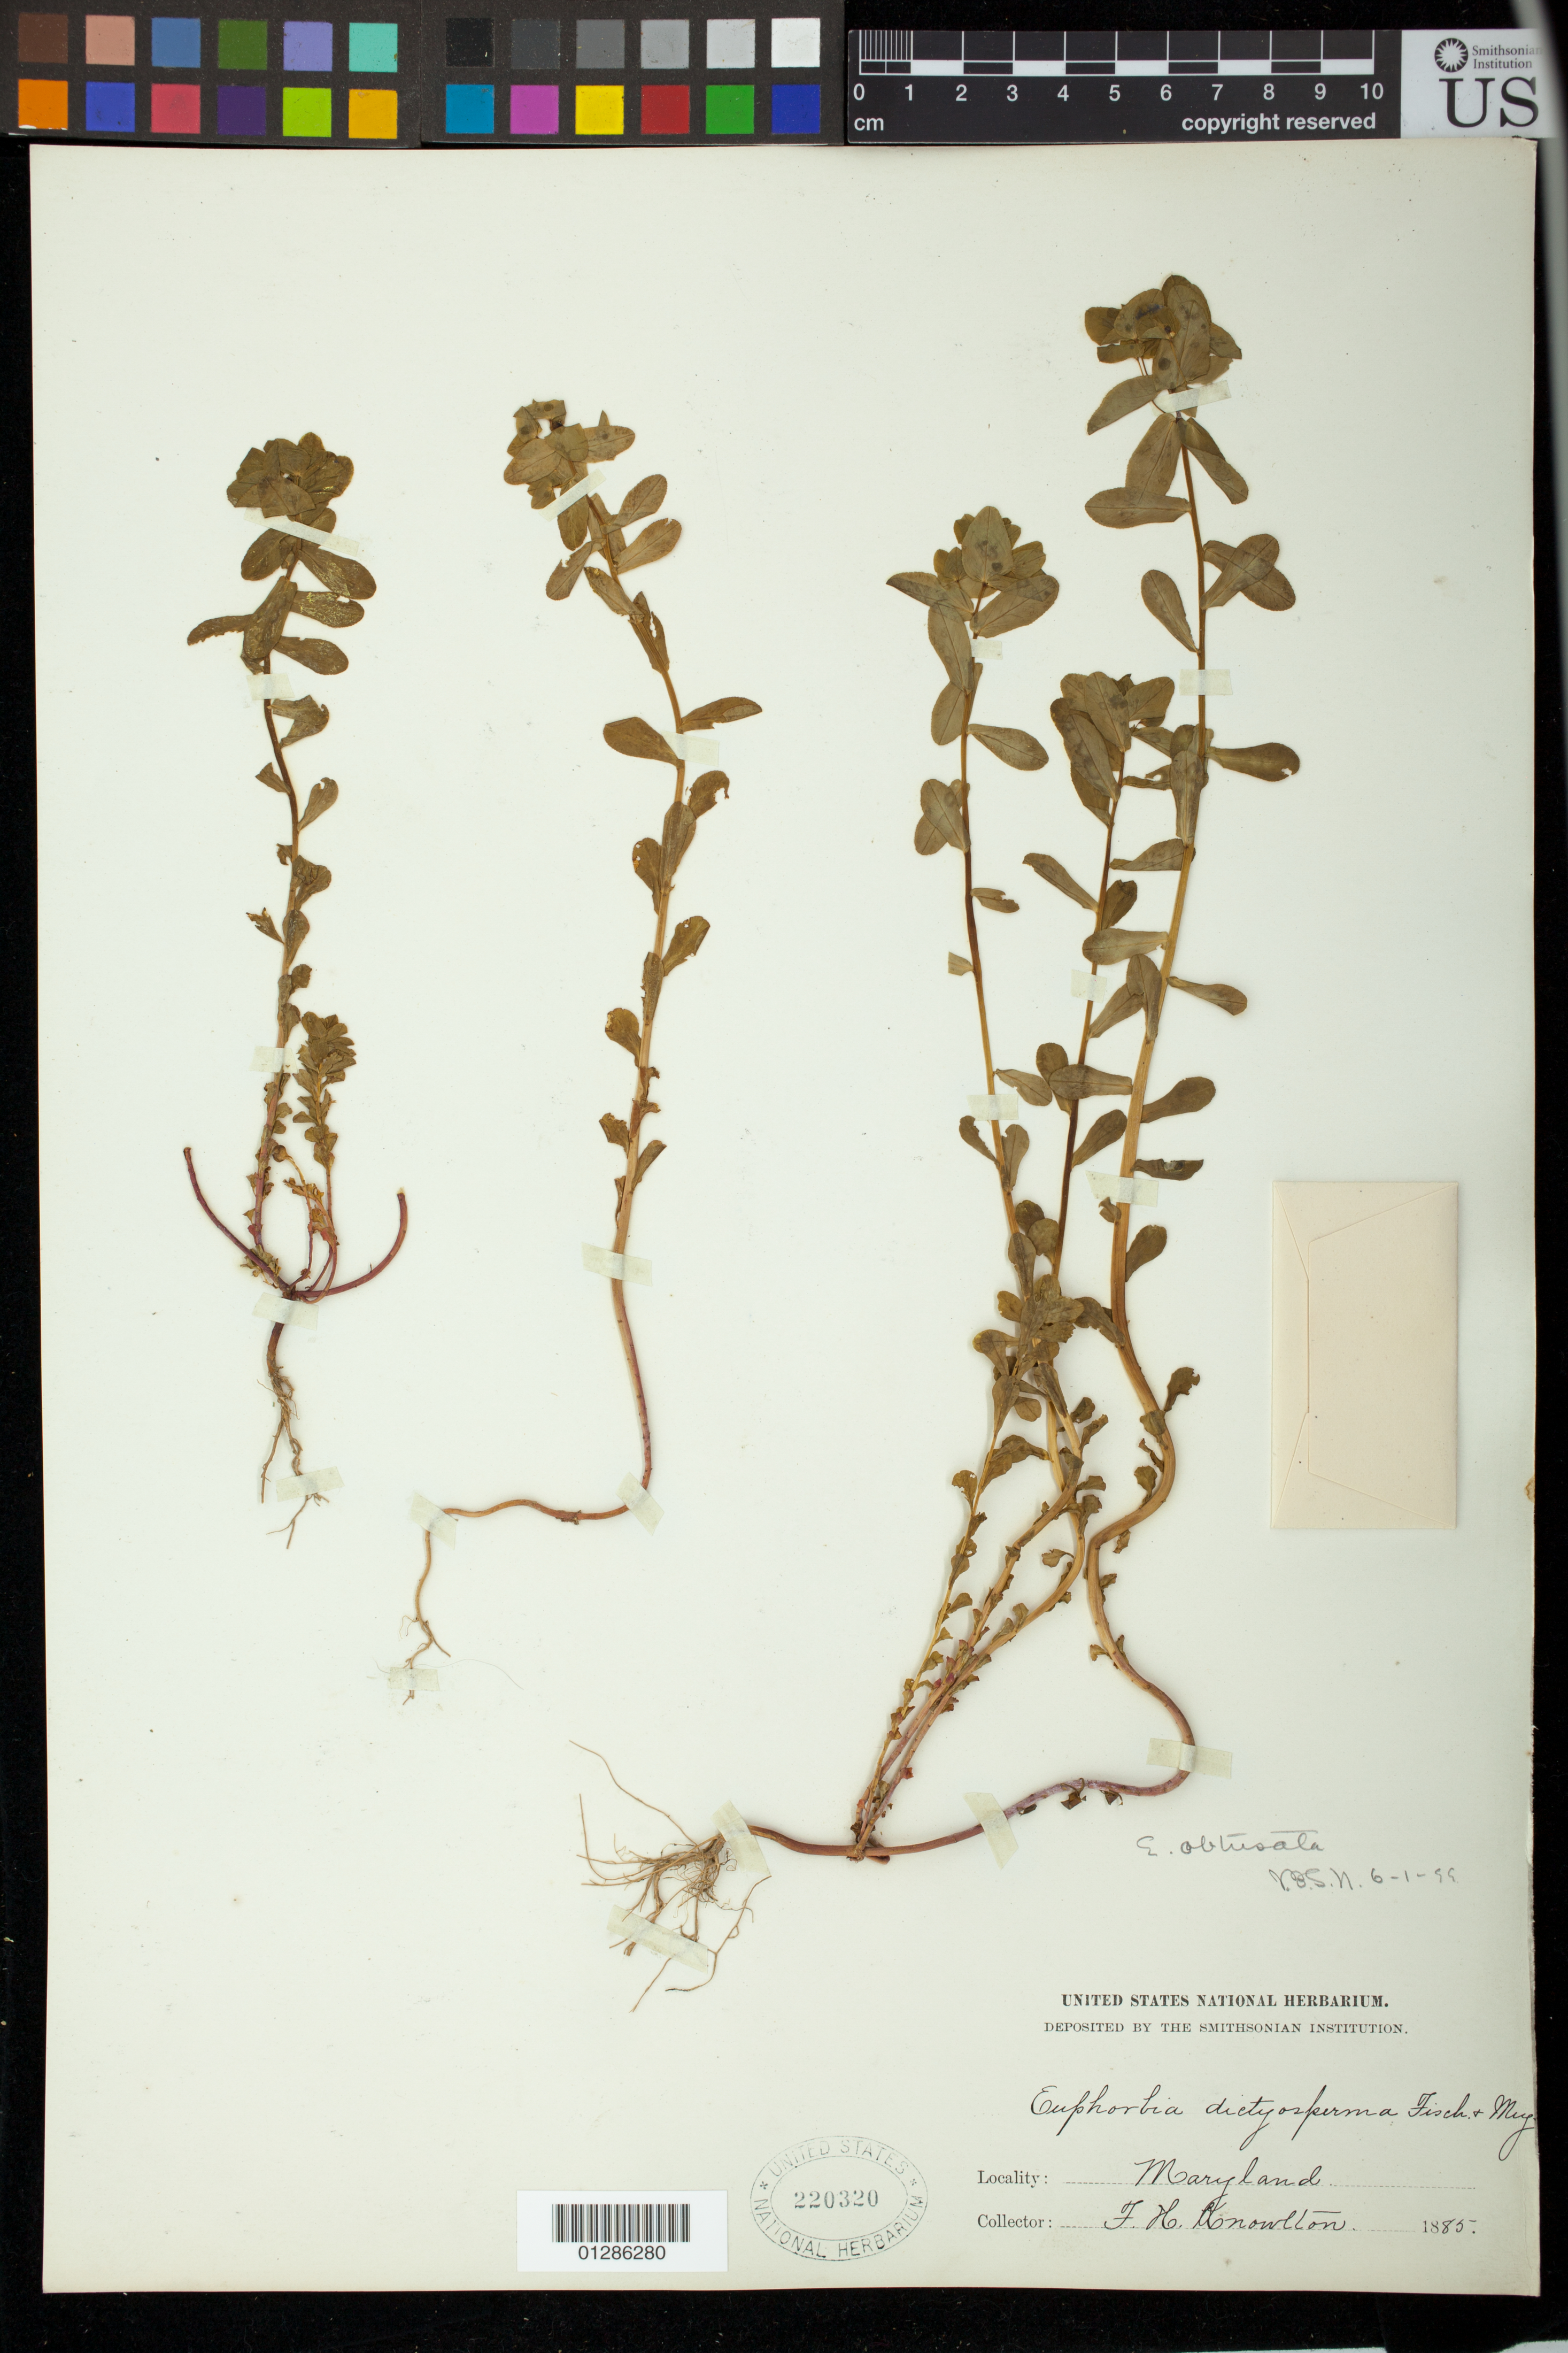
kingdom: Plantae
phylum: Tracheophyta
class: Magnoliopsida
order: Malpighiales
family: Euphorbiaceae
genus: Euphorbia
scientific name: Euphorbia spathulata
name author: Lam.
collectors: F. H. Knowlton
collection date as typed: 1885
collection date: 1885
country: United States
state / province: Maryland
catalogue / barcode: US 220320